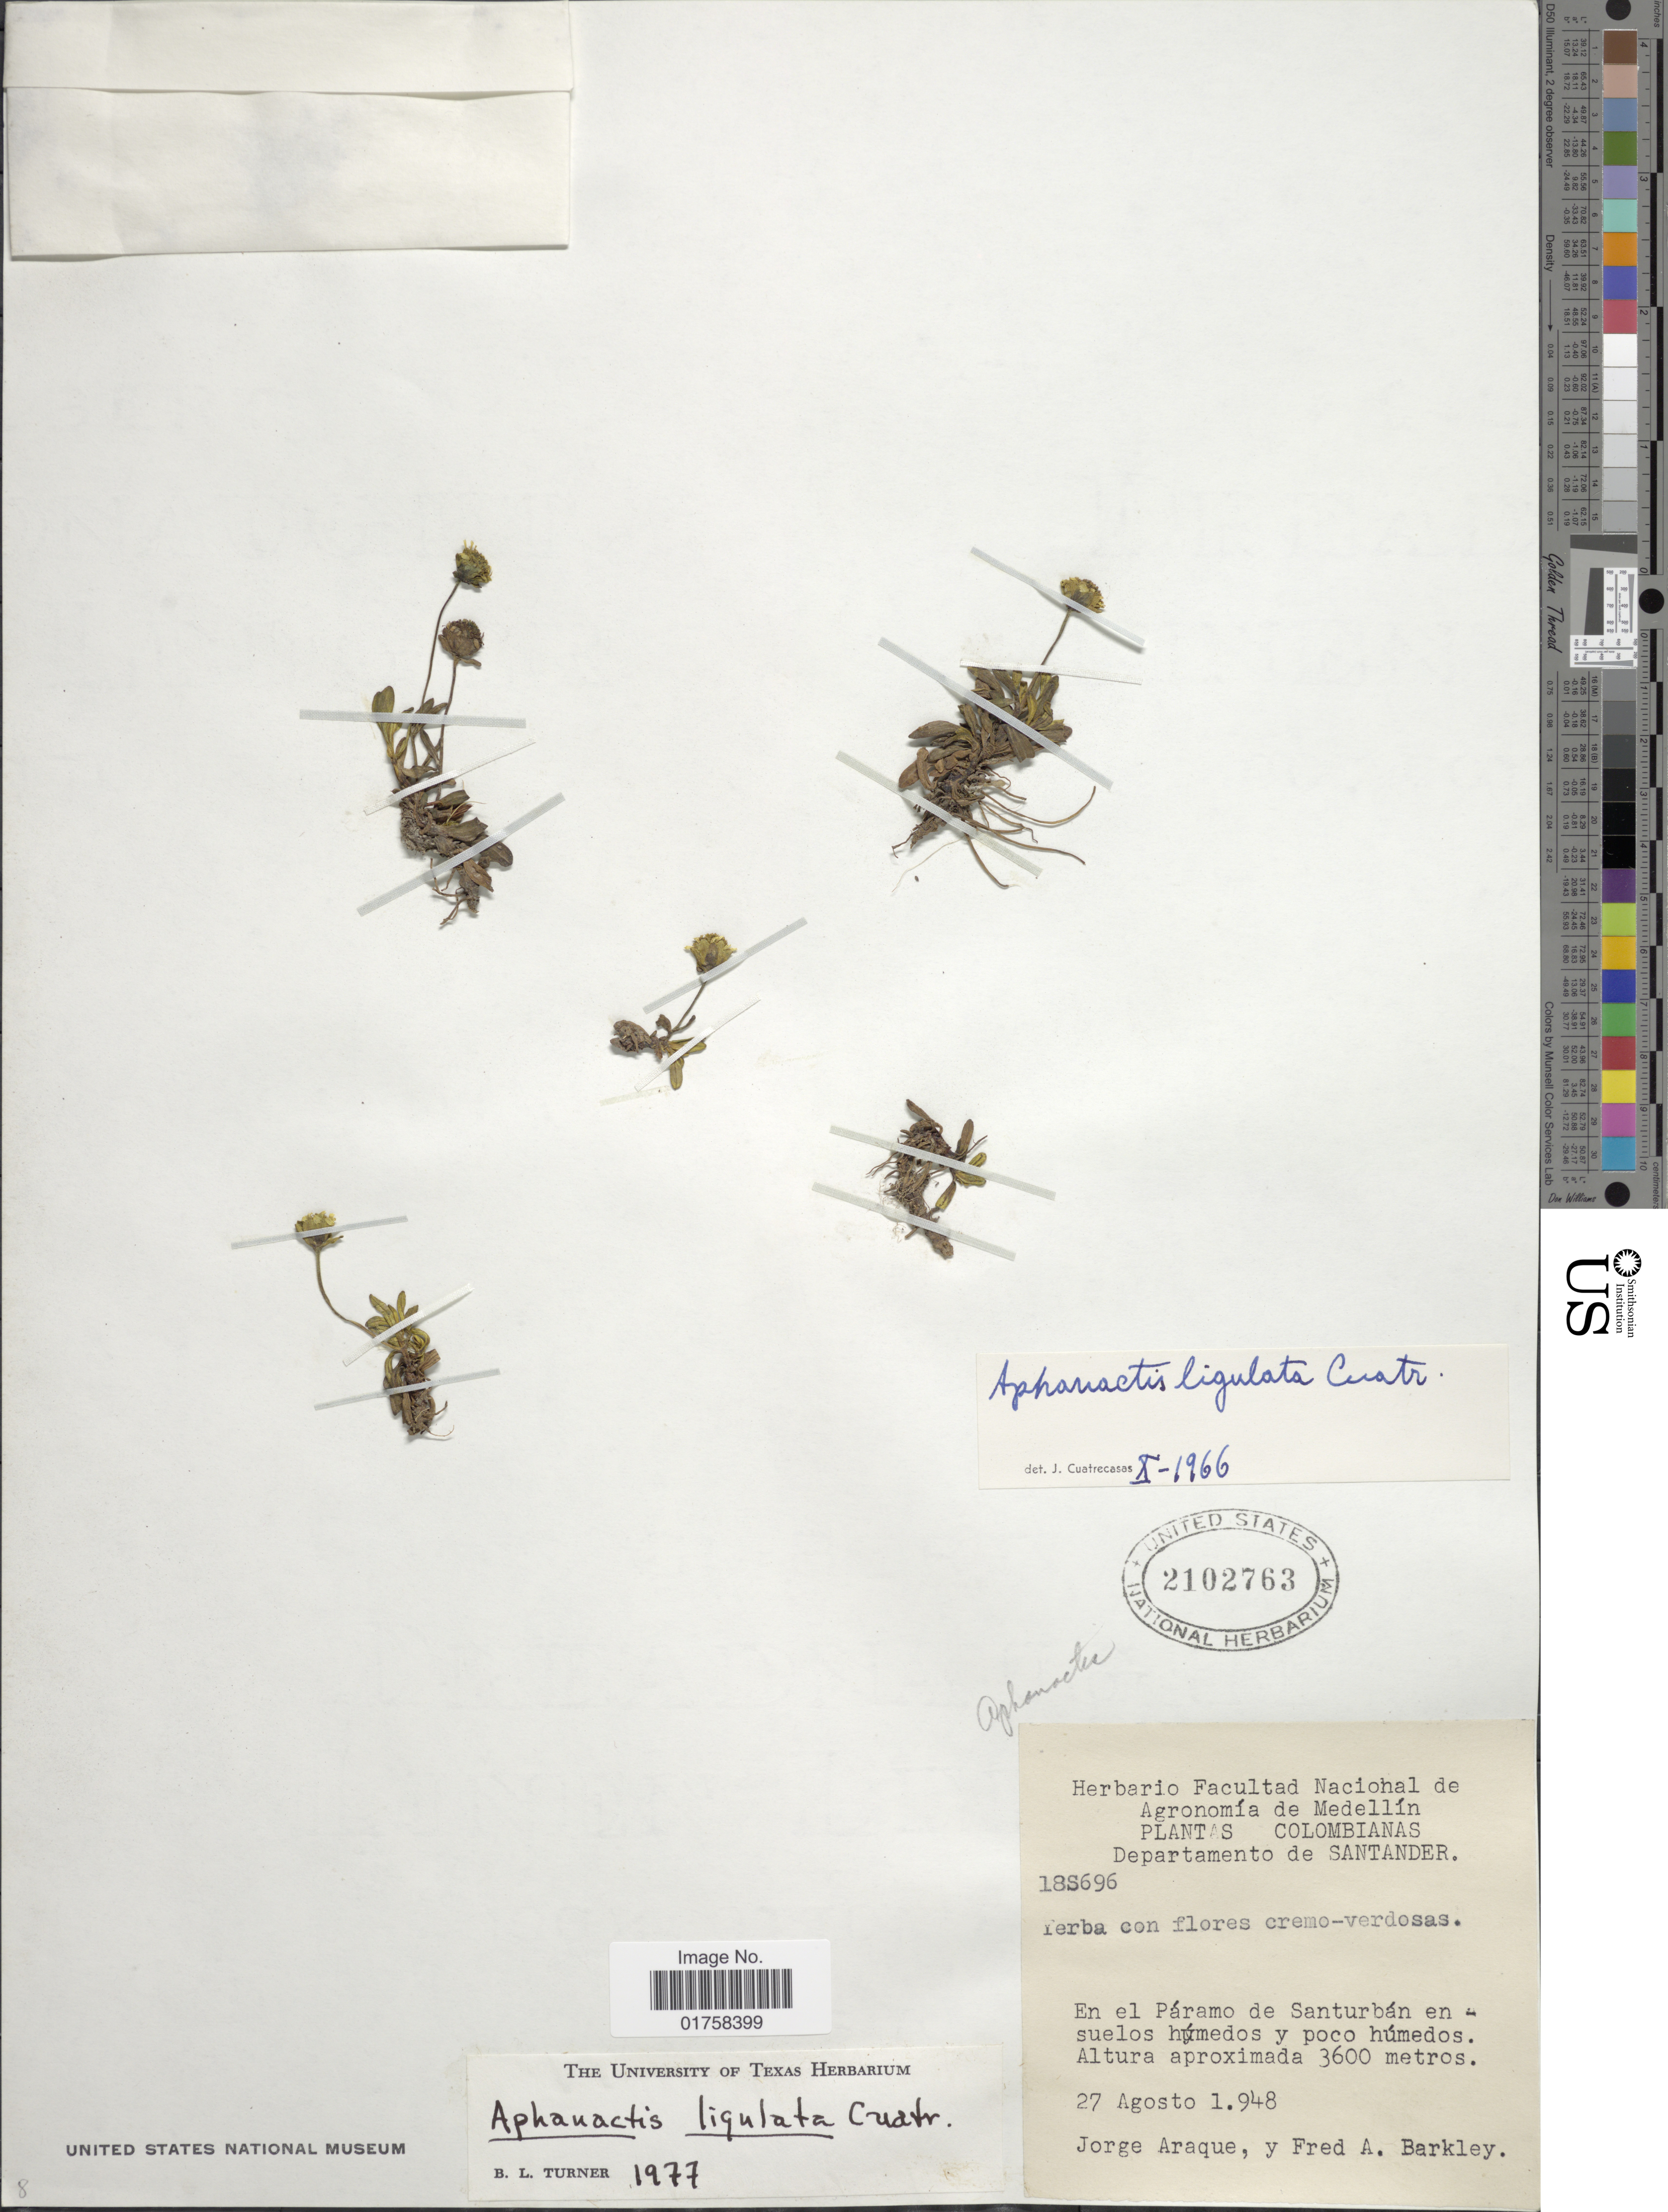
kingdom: Plantae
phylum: Tracheophyta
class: Magnoliopsida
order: Asterales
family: Asteraceae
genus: Aphanactis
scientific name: Aphanactis ligulata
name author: Cuatrec.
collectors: J. Araque Molina & F. A. Barkley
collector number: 18A696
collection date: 1948-08-27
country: Colombia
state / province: Santander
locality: Departamento de Santander. En el Paramo de Santurban en suelos humedos y poco humedos.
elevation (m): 3600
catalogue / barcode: US 2102763